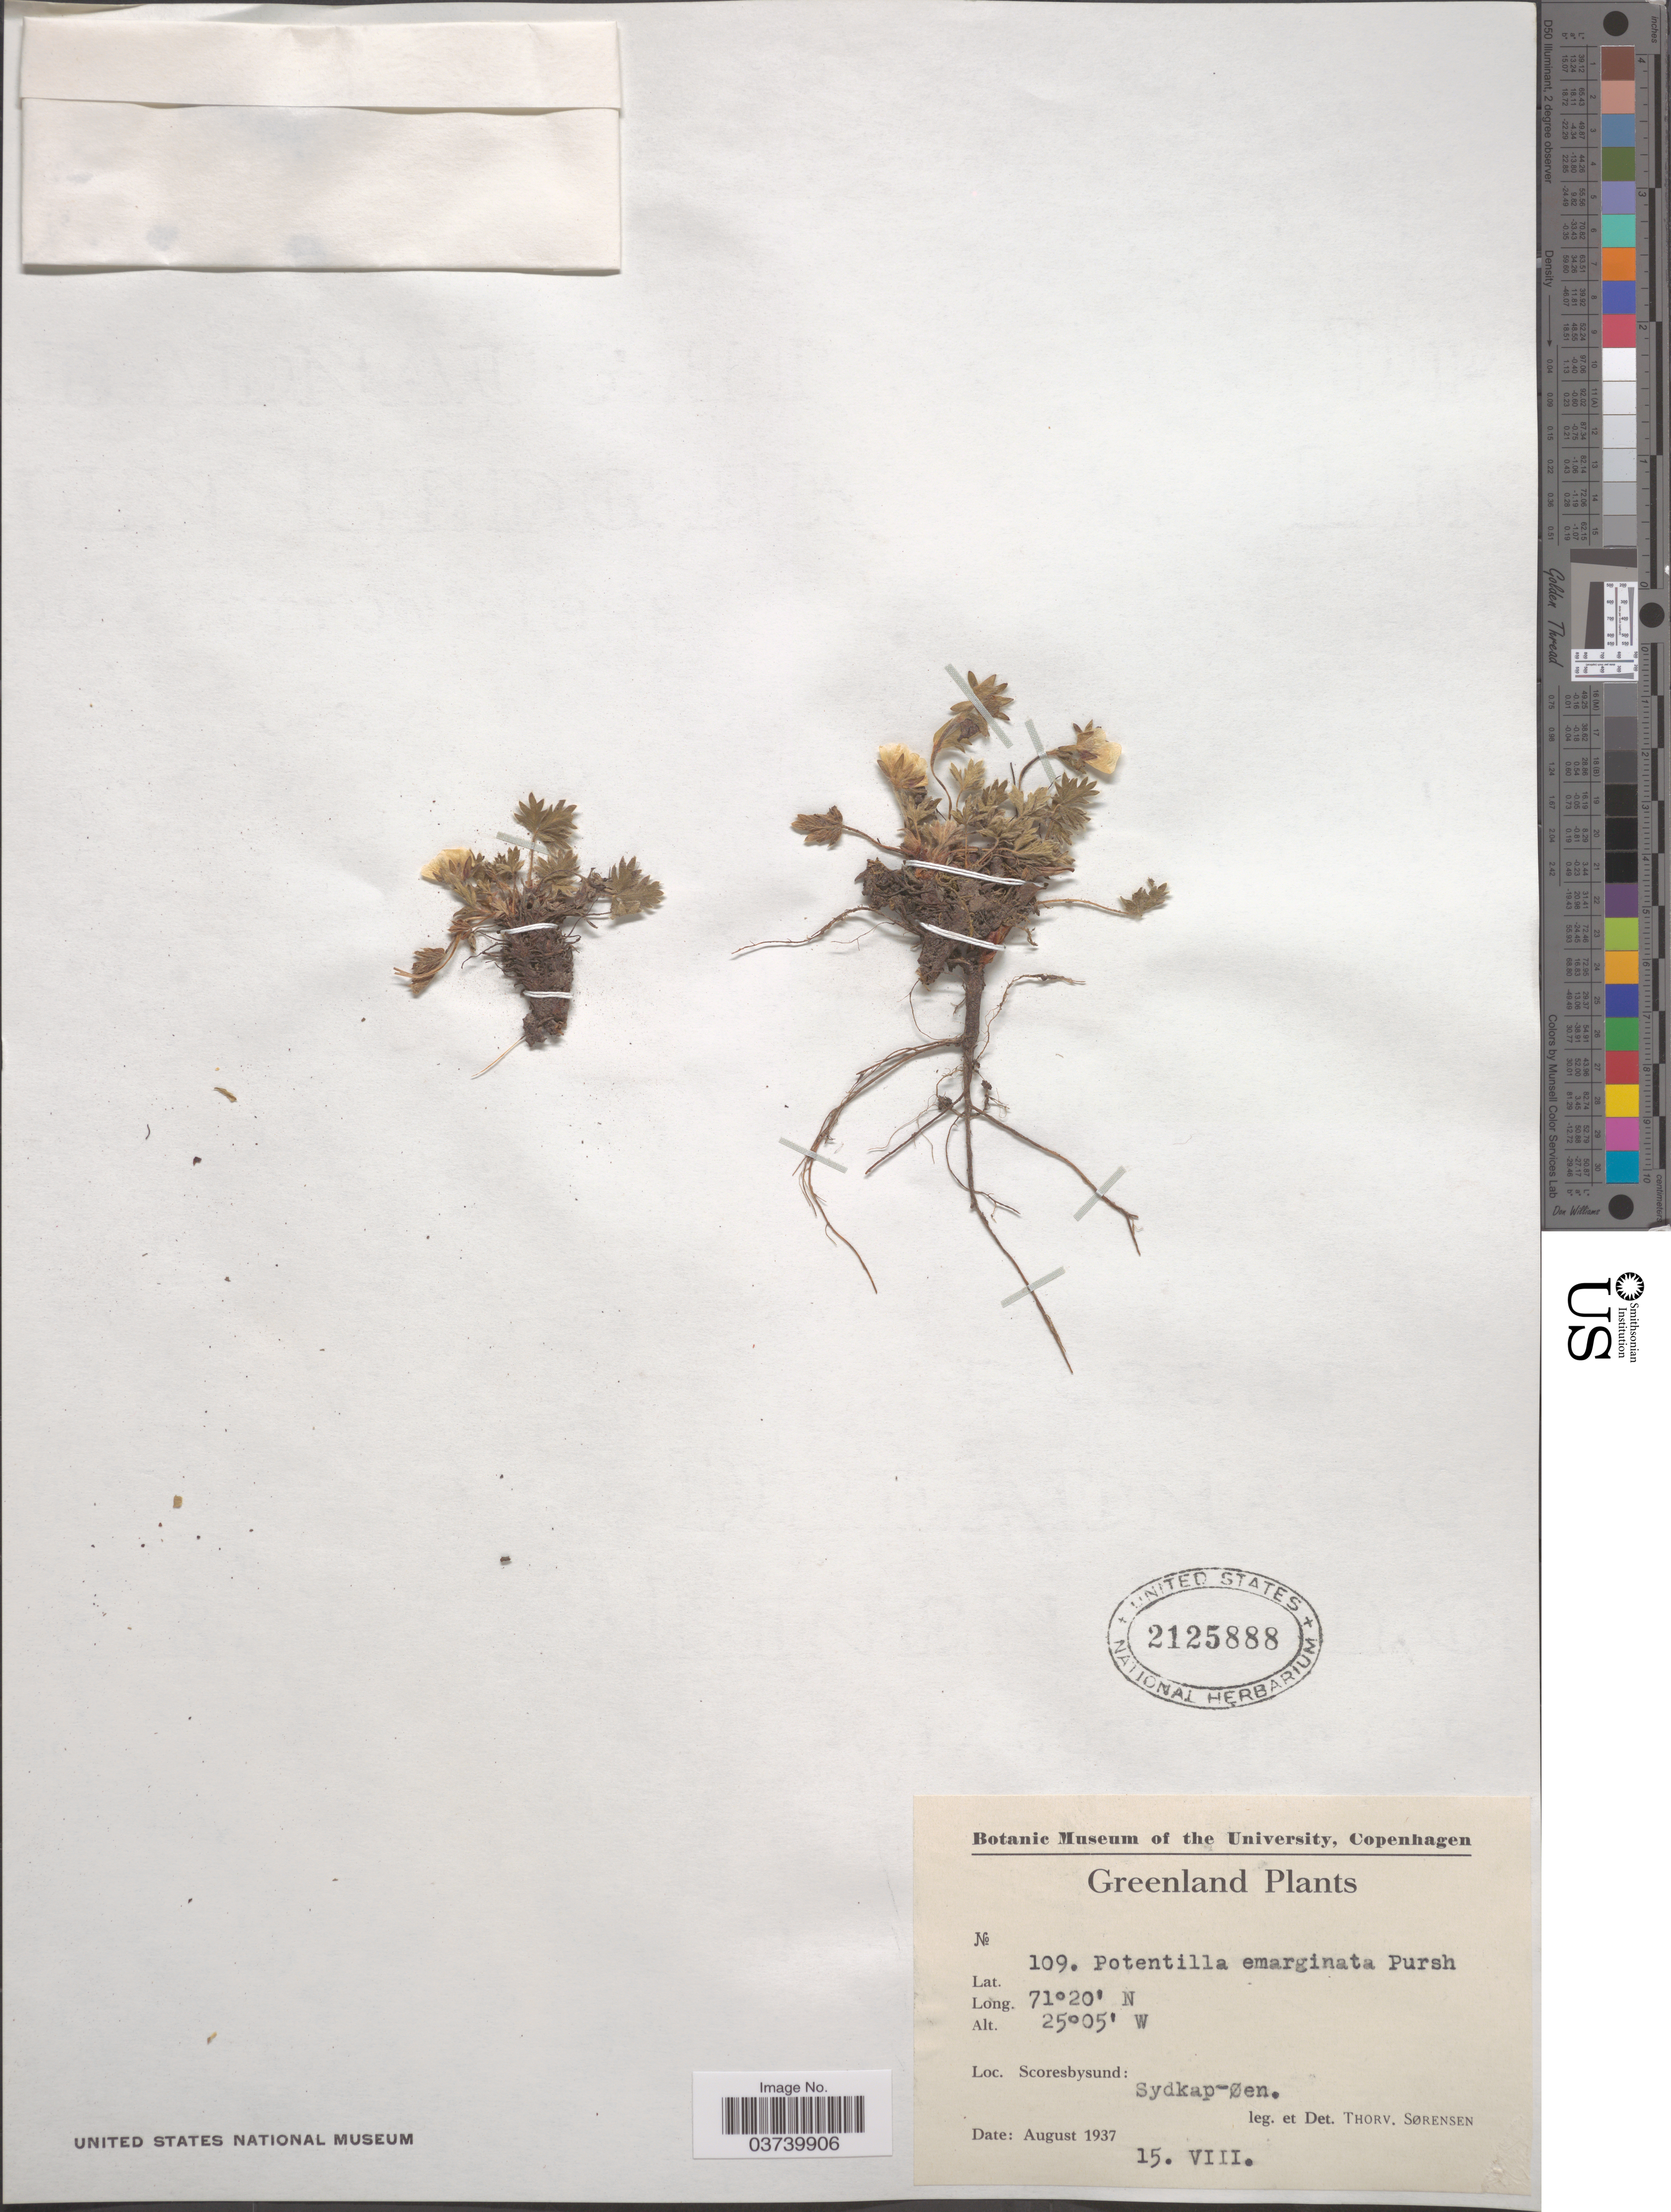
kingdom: Plantae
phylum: Tracheophyta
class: Magnoliopsida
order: Rosales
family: Rosaceae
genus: Potentilla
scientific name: Potentilla hyparctica subsp. hyparctica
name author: Malte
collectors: T. Sorensen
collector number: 109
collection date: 1937-08-15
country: Greenland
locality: Scoresbysund: Sydkap-øen.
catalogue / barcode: US 2125888